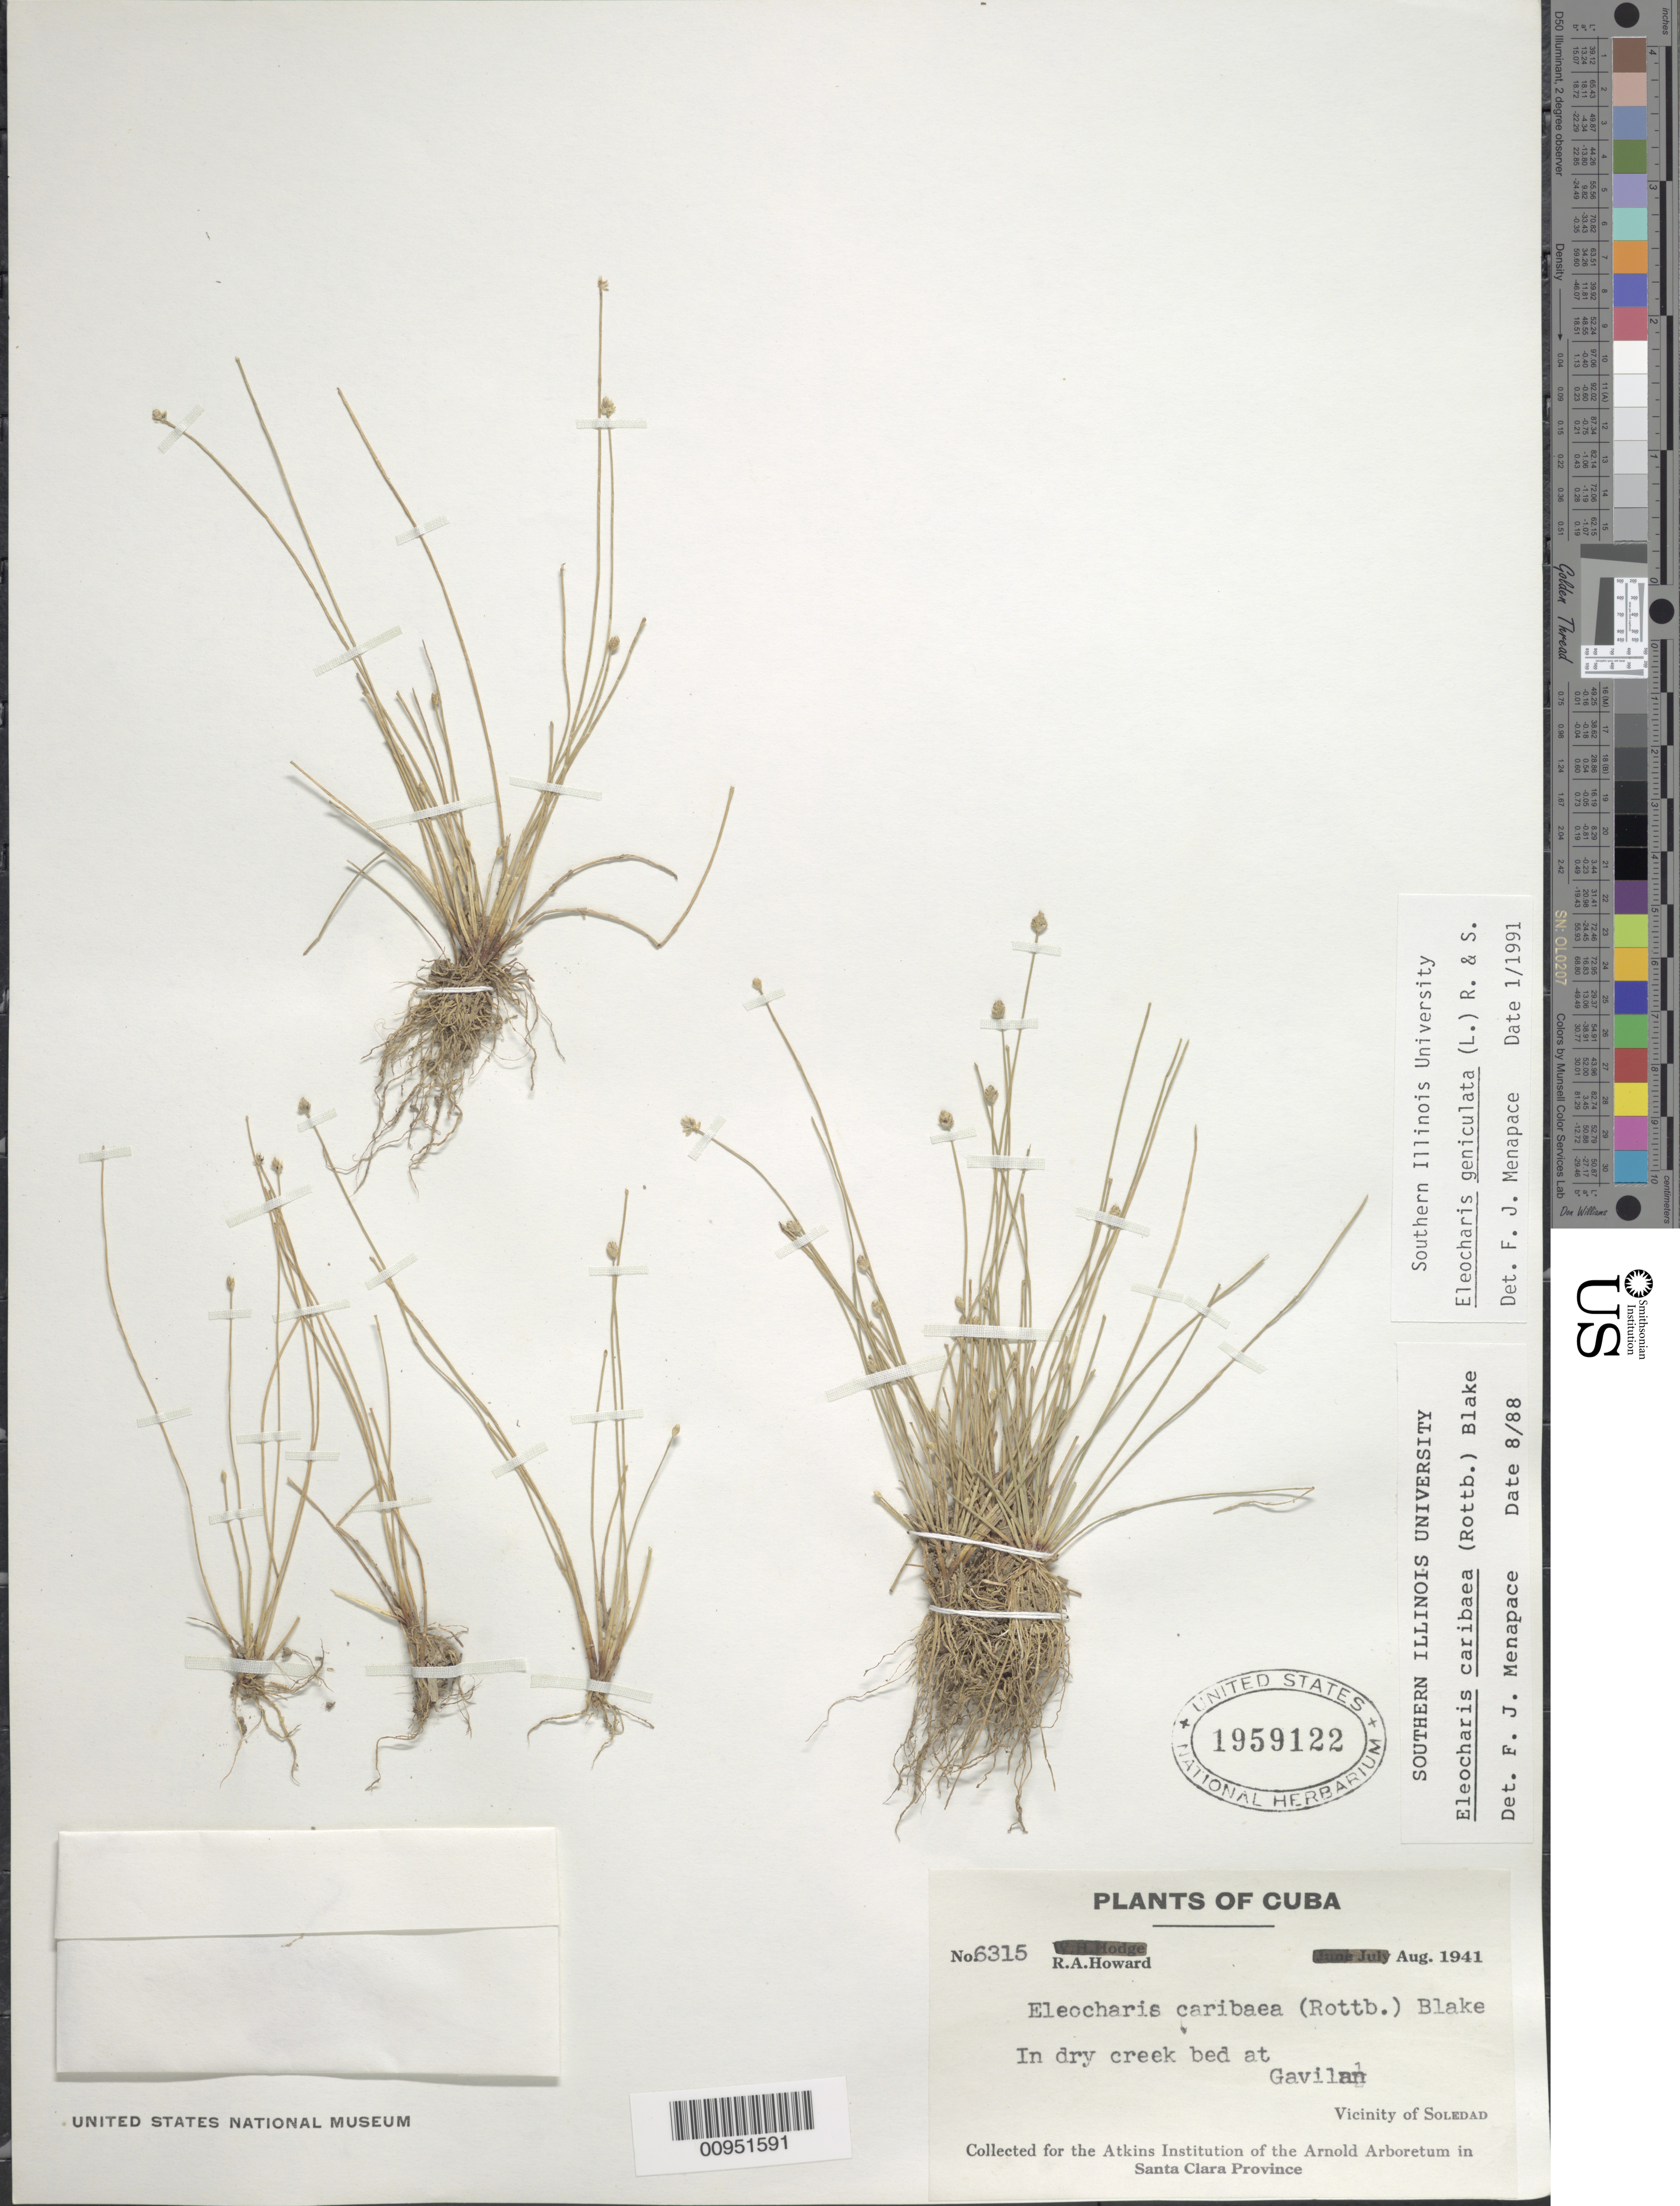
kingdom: Plantae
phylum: Tracheophyta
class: Liliopsida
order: Poales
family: Cyperaceae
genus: Eleocharis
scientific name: Eleocharis geniculata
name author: (L.) Roem. & Schult.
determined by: Menapace, F. J.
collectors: R. A. Howard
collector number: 6315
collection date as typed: Aug 1941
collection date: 1941-08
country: Cuba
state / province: Cienfuegos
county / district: Dry forest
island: Cuba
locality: Vicinity of Soledad, creek at Gavilan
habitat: Dry creek bed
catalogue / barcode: US 1959122